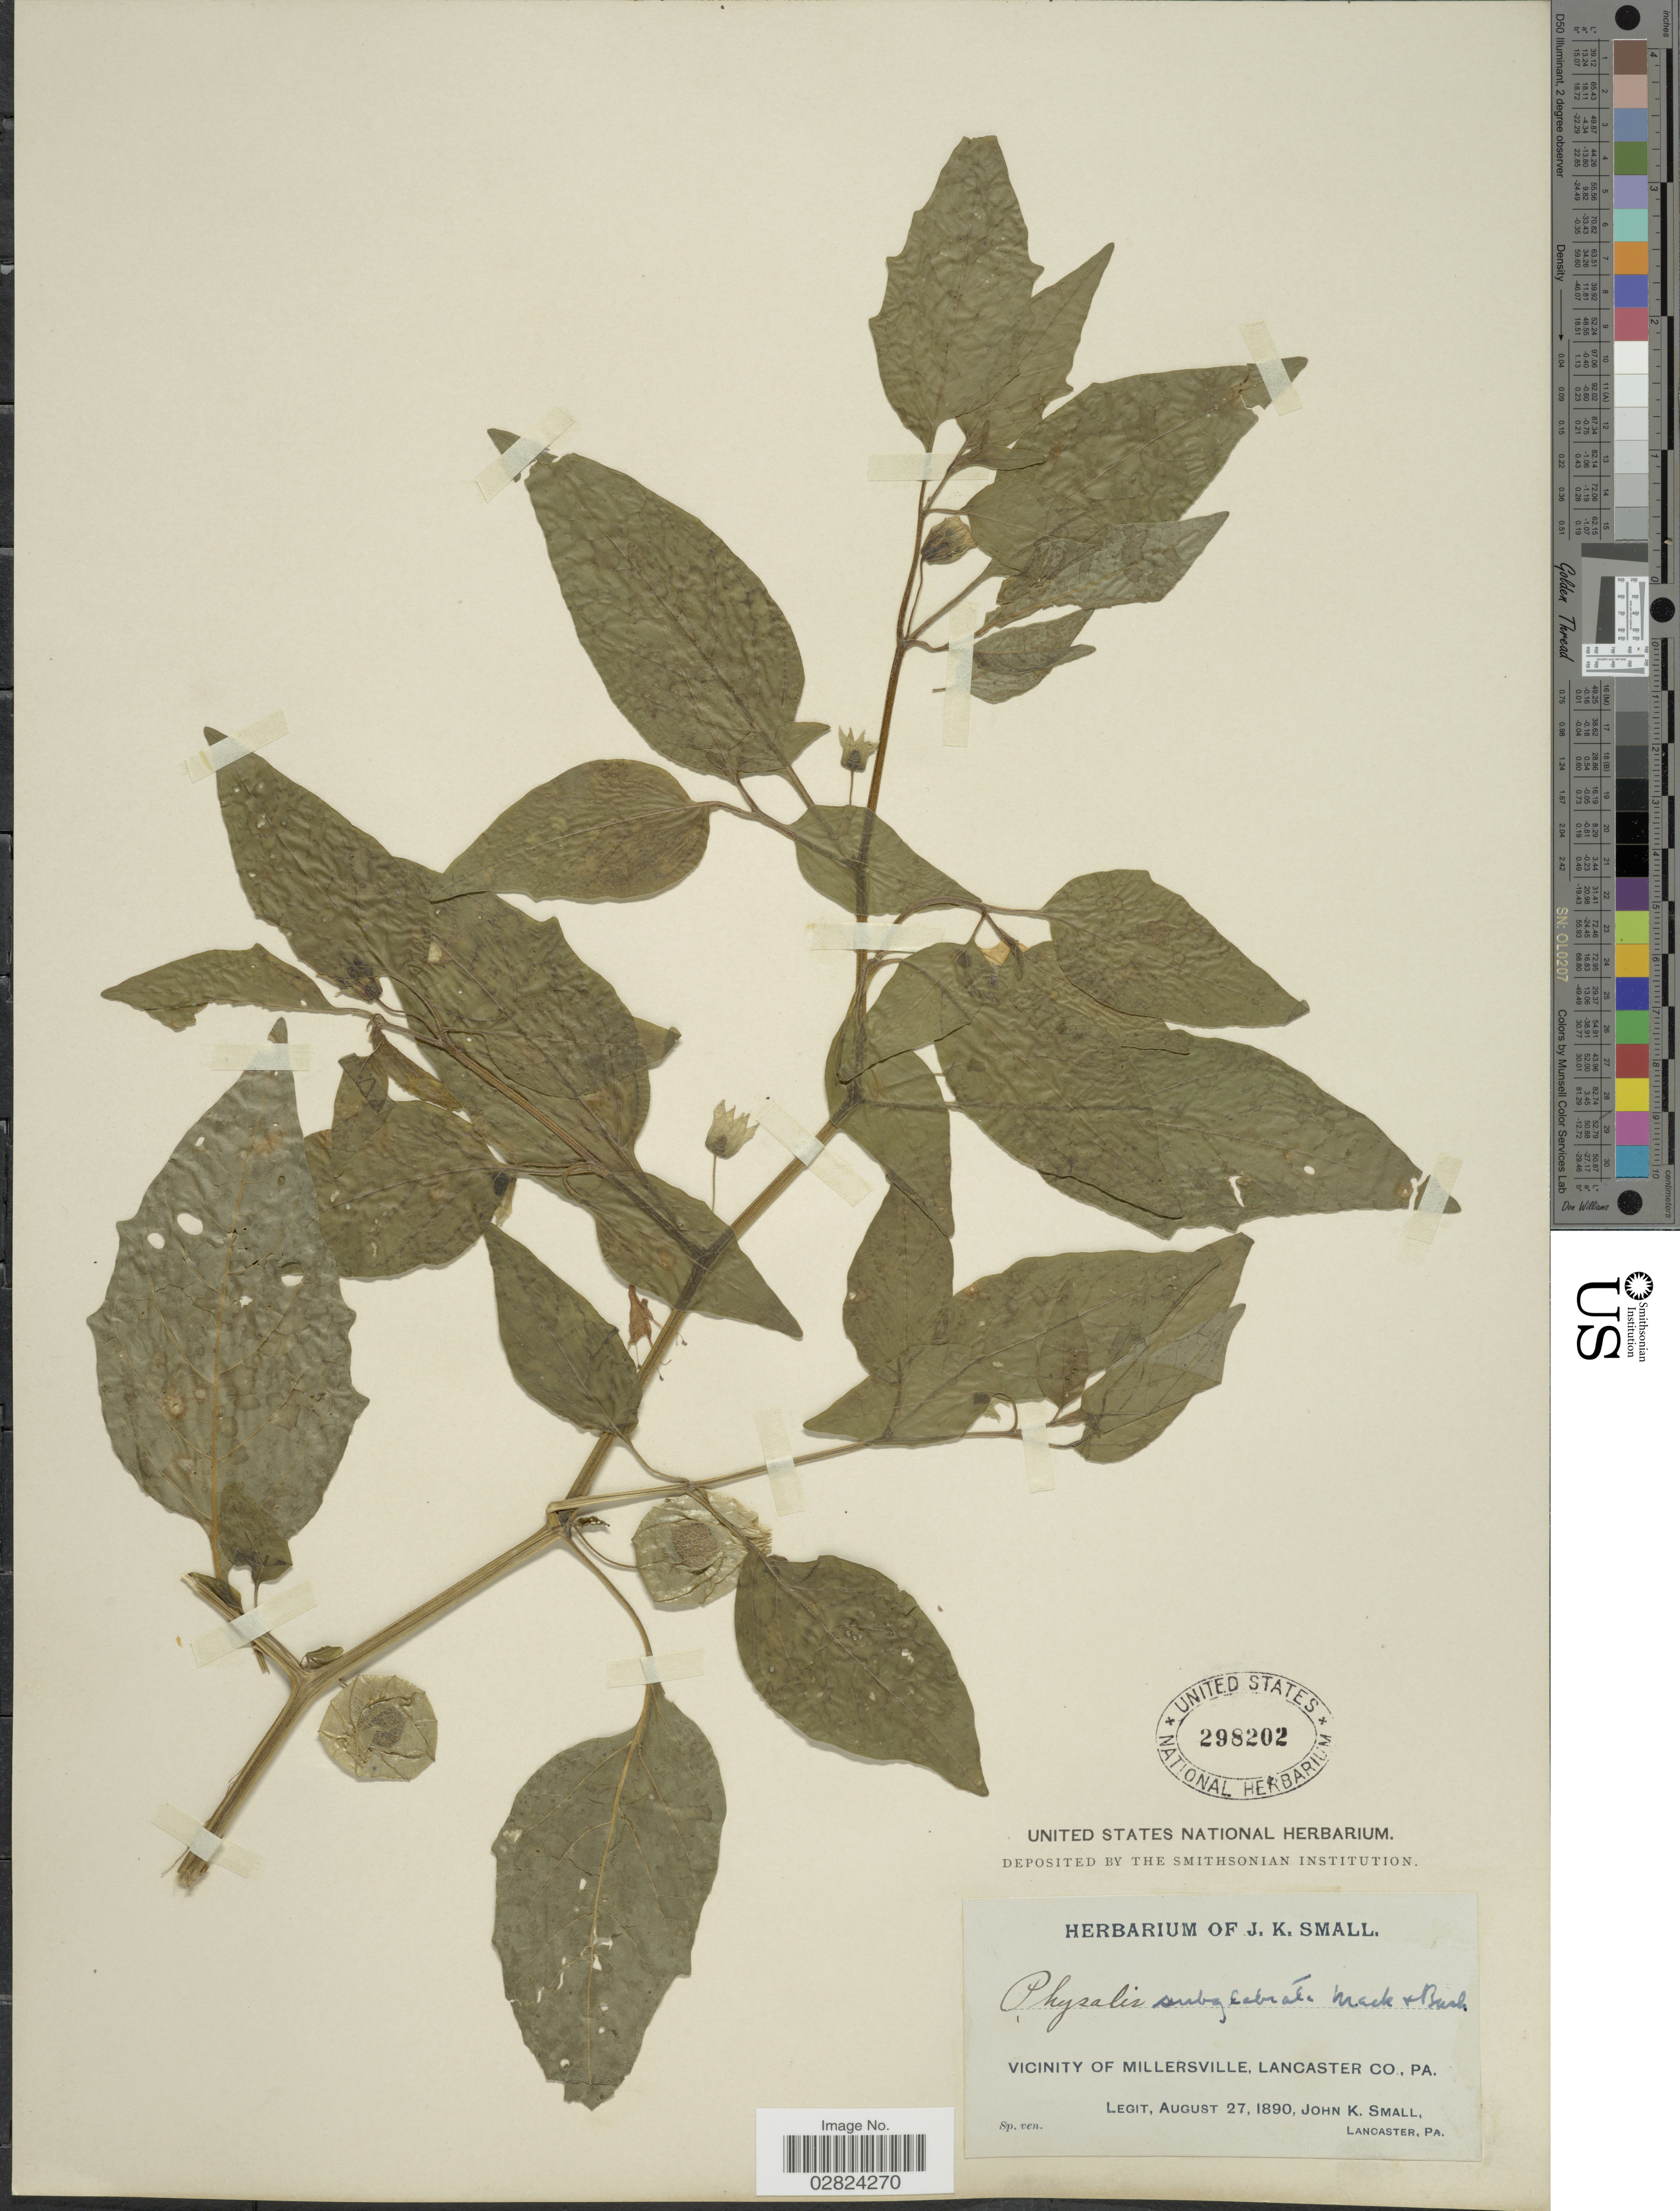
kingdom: Plantae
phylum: Tracheophyta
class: Magnoliopsida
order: Solanales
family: Solanaceae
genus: Physalis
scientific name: Physalis subglabrata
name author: Mack. & Bush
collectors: J. K. Small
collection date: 1890-08-27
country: United States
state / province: Pennsylvania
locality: Vicinity of Millersville, Lancaster Co., Pa.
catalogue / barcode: US 298202